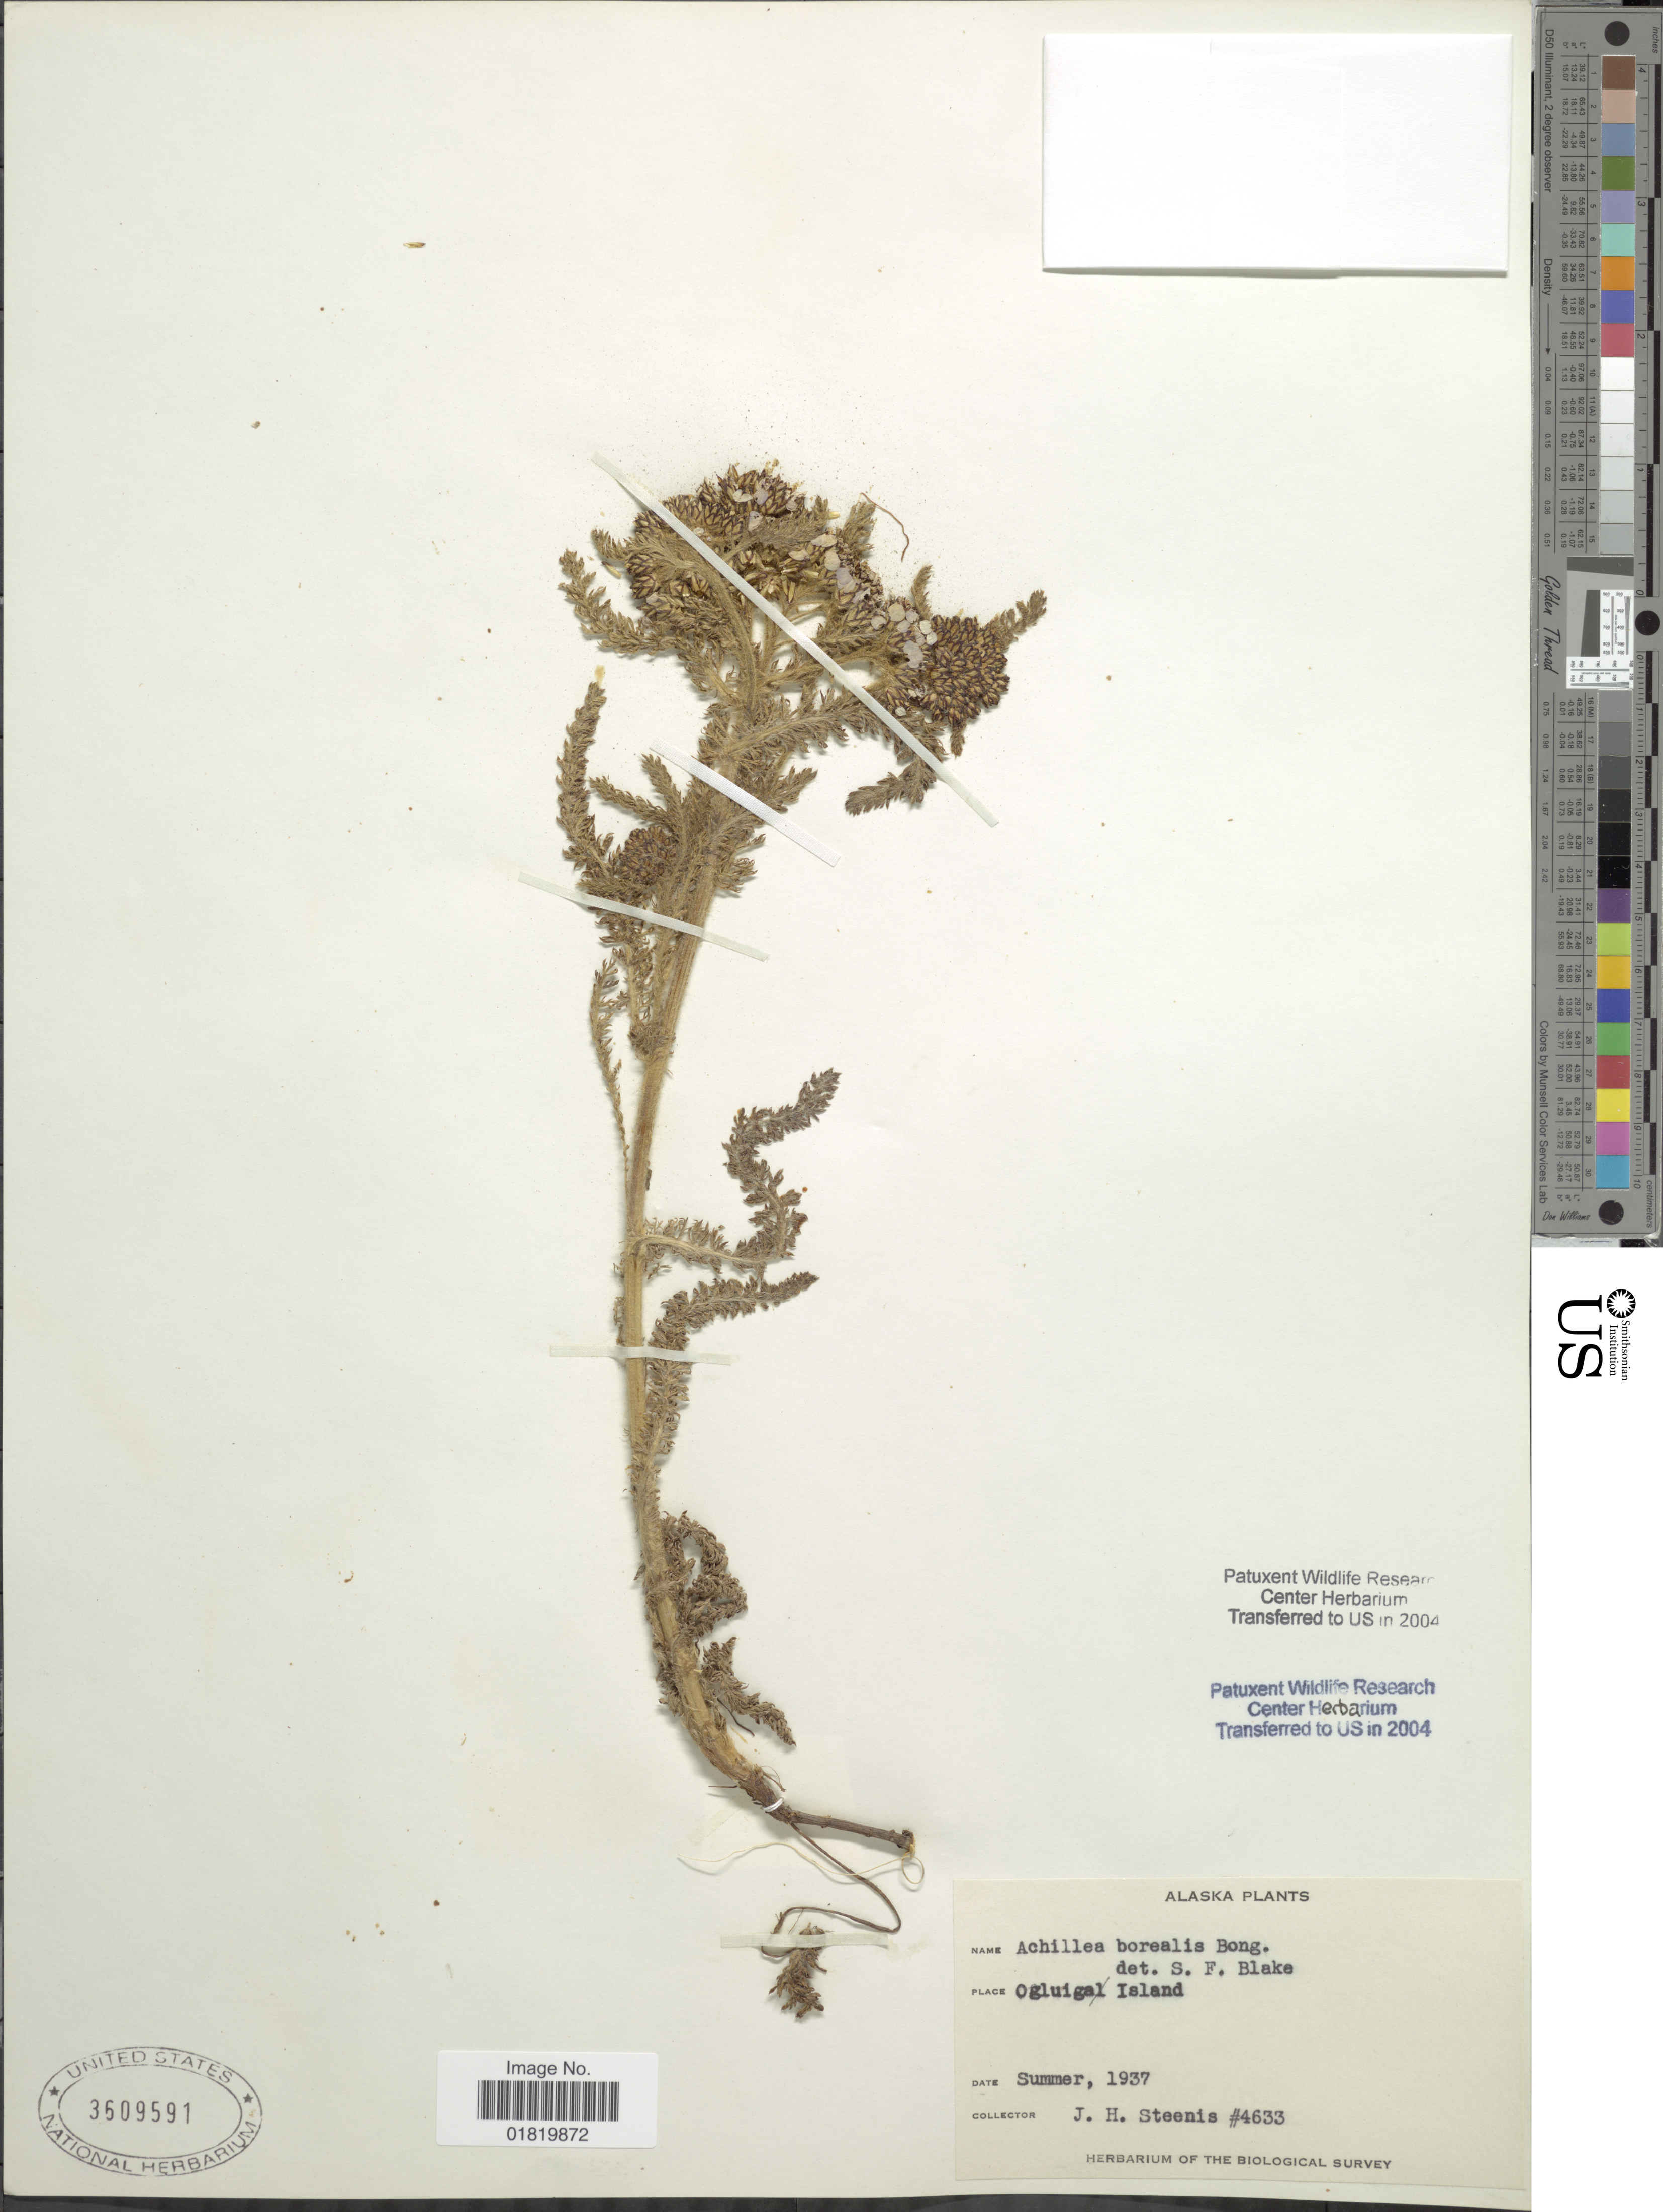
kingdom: Plantae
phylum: Tracheophyta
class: Magnoliopsida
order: Asterales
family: Asteraceae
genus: Achillea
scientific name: Achillea borealis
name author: Bong.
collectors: J. H. Steenis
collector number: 4633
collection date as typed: Summer 1937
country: United States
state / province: Alaska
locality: Ogluiga Island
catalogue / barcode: US 3609591